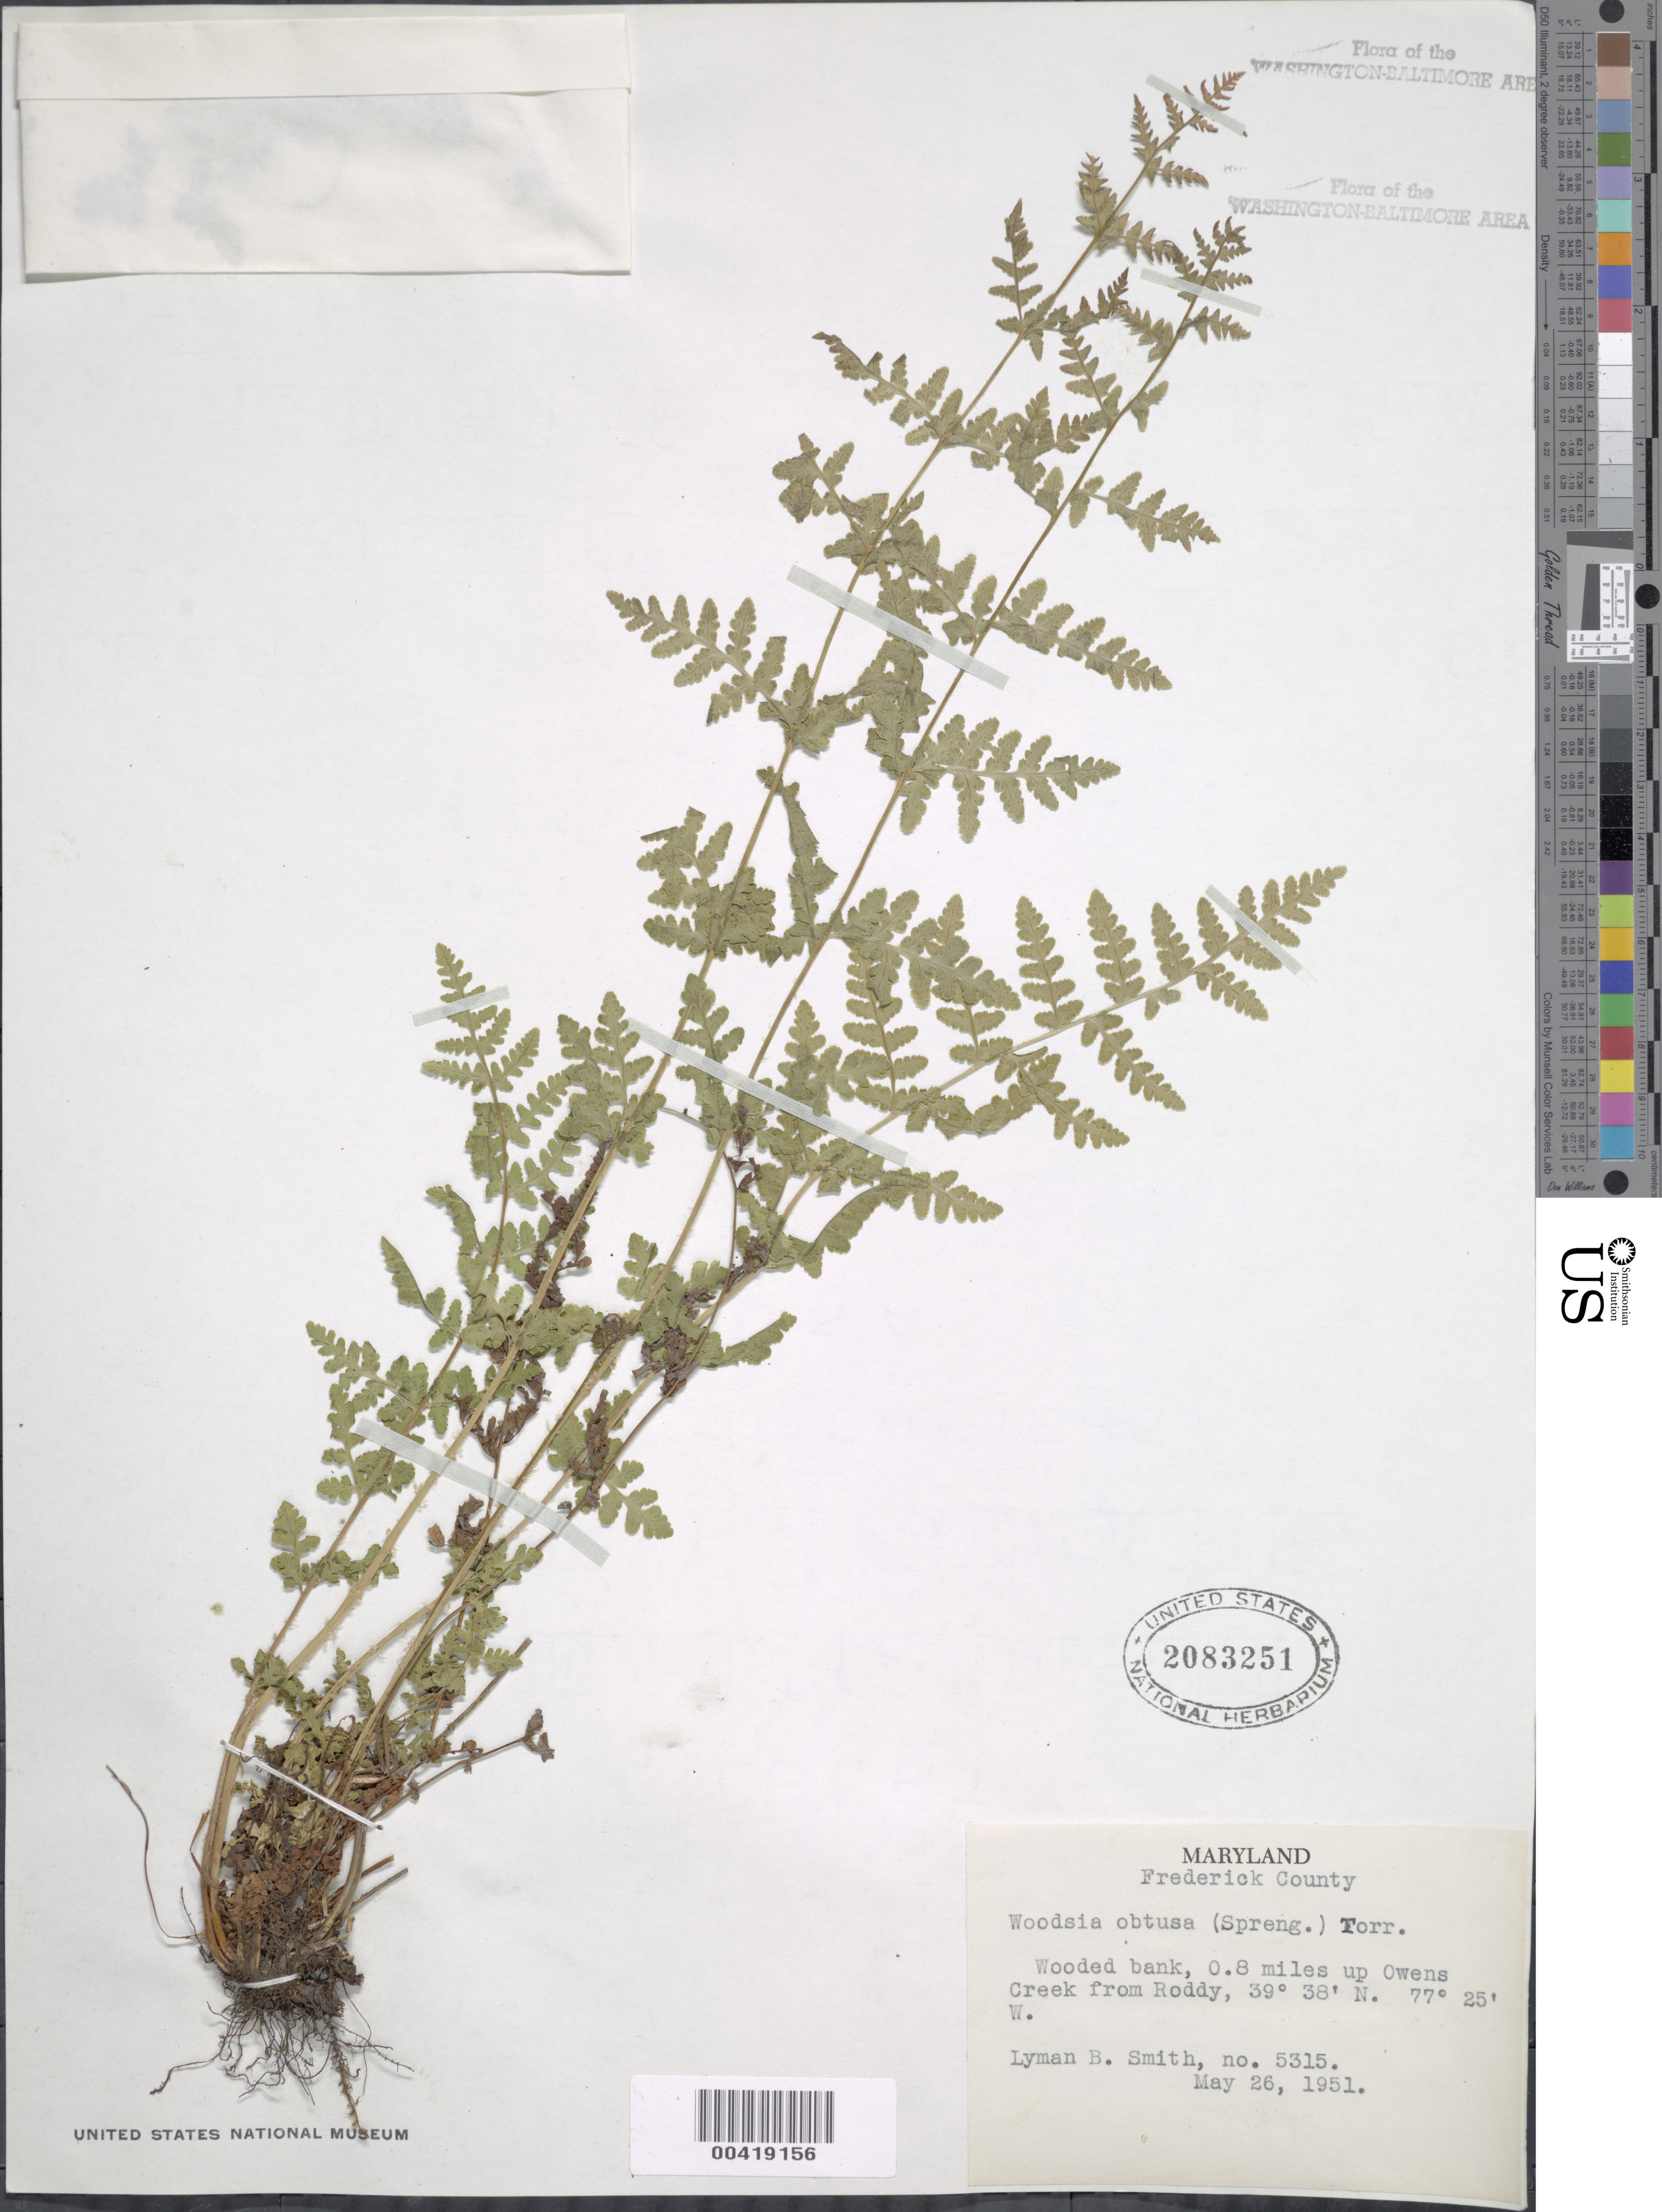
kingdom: Plantae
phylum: Tracheophyta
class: Polypodiopsida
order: Polypodiales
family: Woodsiaceae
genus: Woodsia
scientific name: Woodsia obtusa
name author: (Spreng.) Torr.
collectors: L. Smith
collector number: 5315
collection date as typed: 26 May 1951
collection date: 1951-05-26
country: United States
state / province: Maryland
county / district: Frederick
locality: Upstream from Roddy on Owens Creek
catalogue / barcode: US 2083251